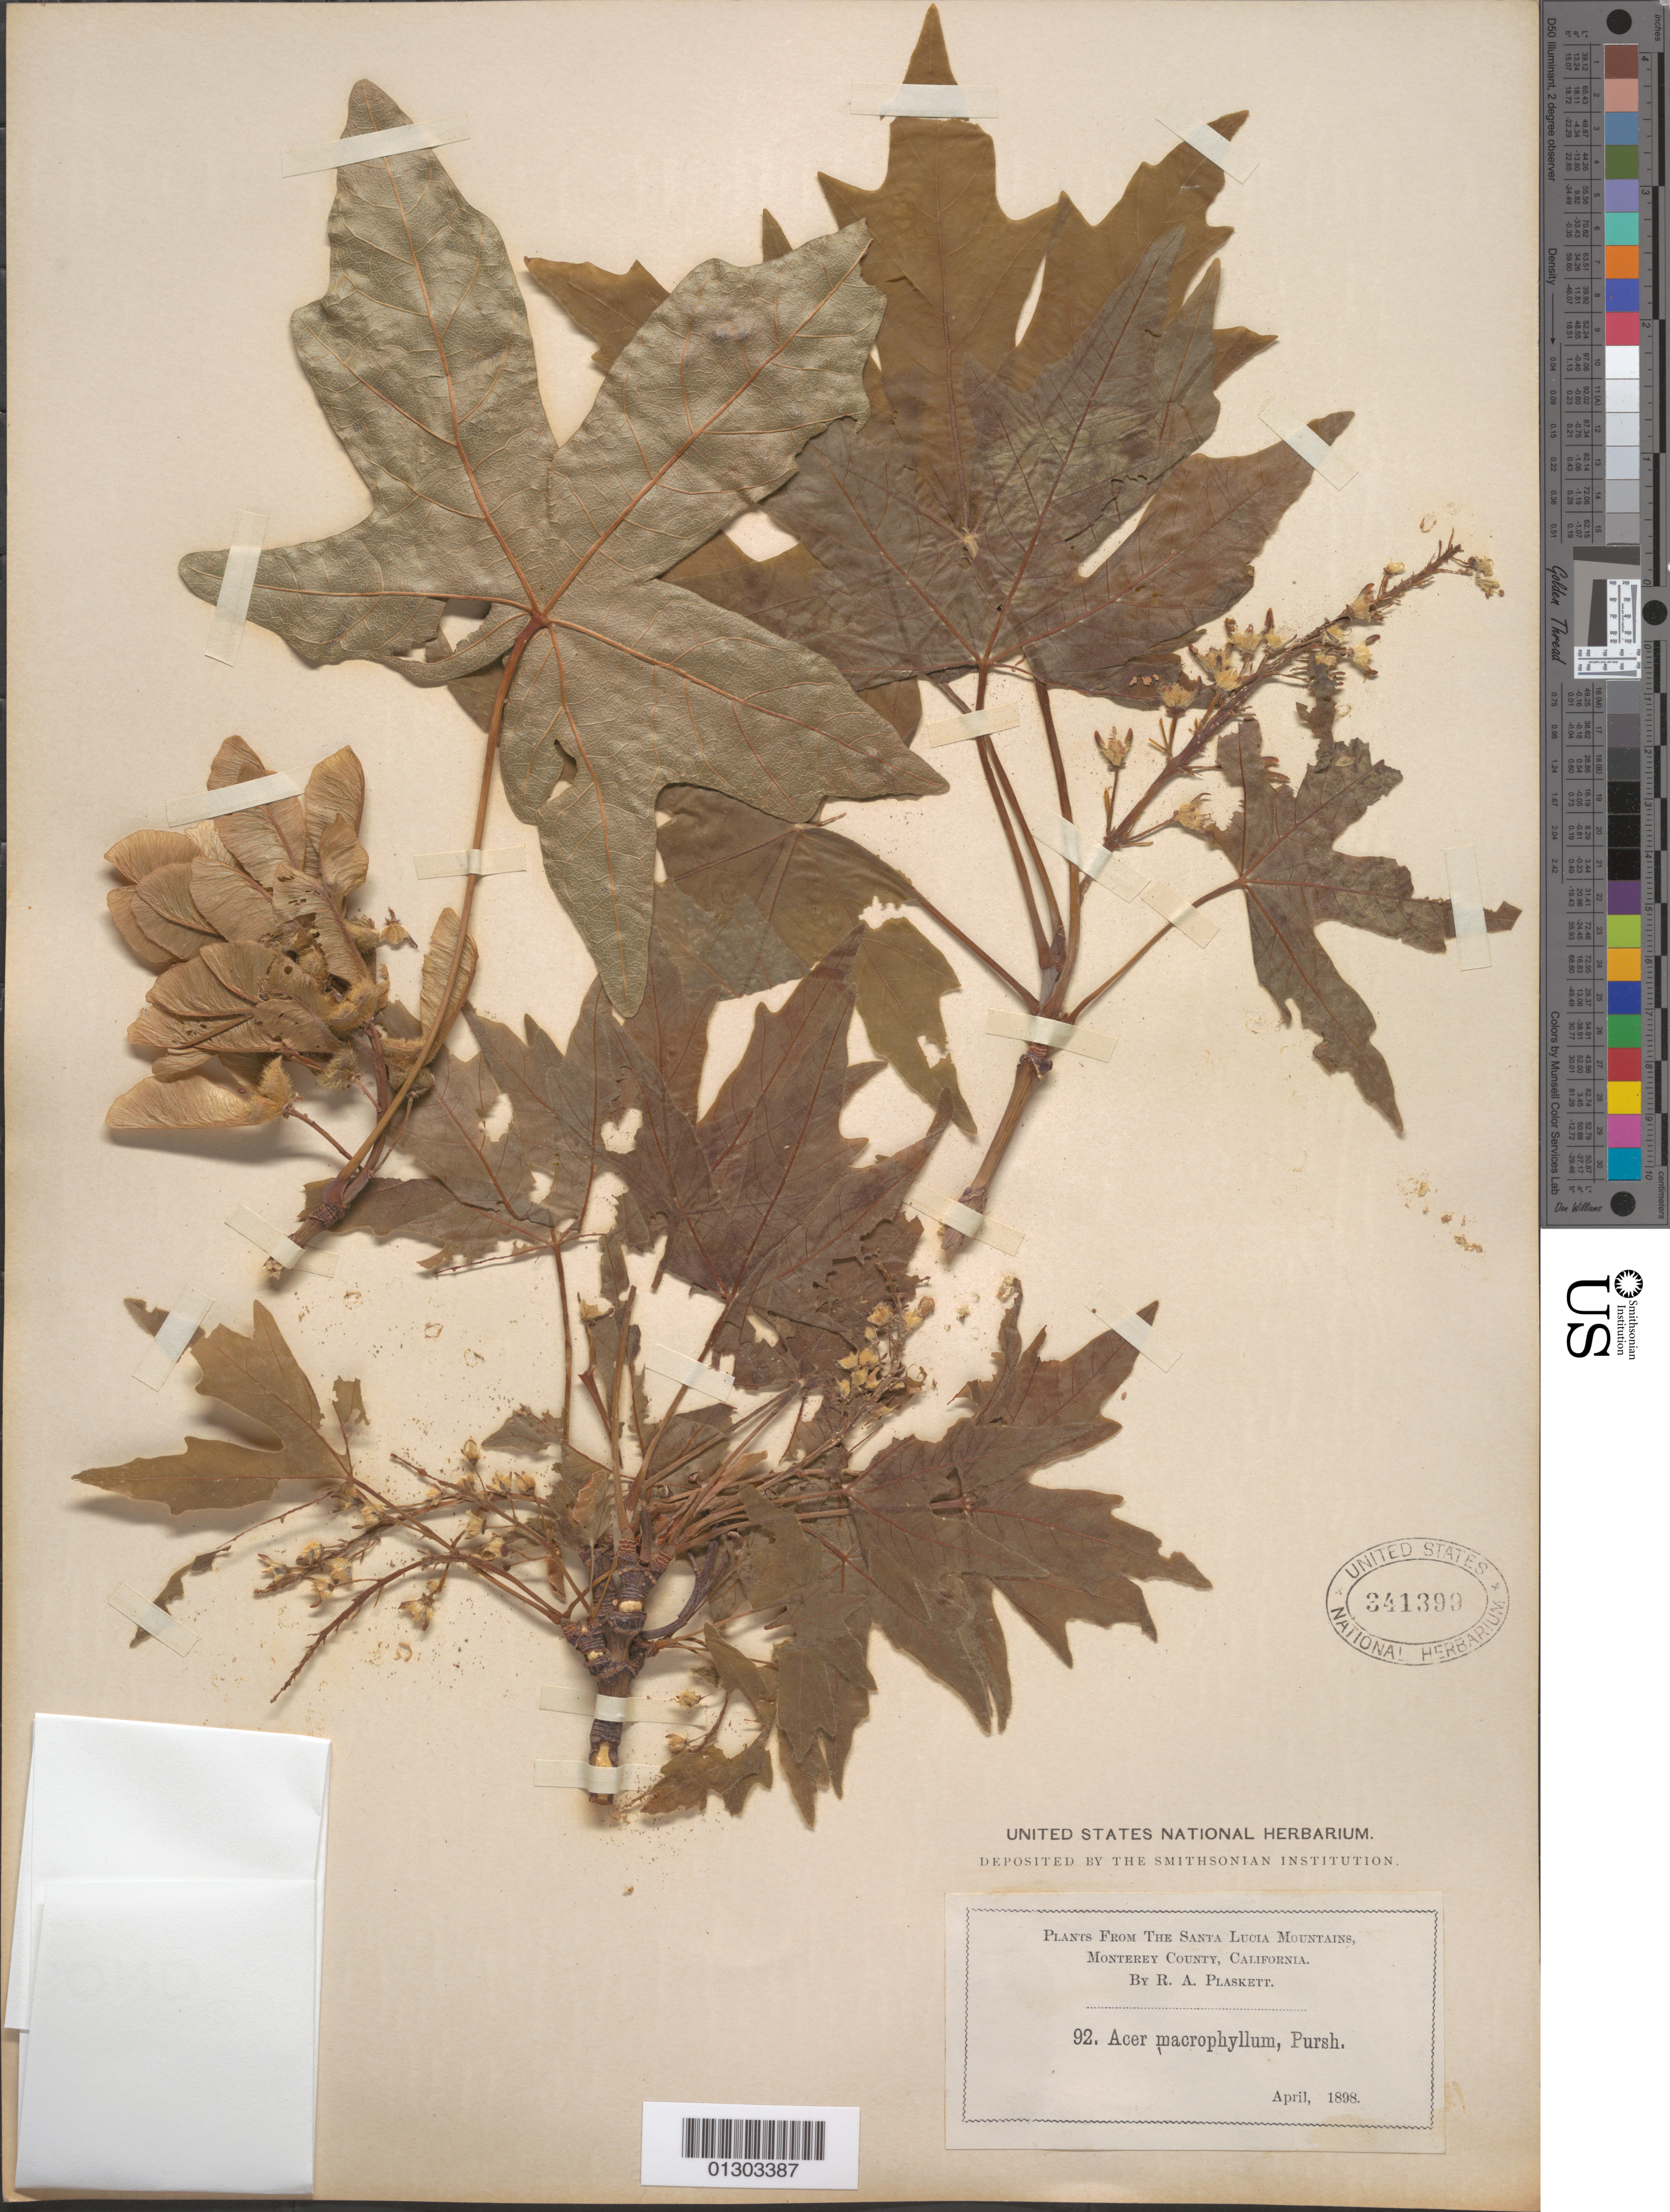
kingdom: Plantae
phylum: Tracheophyta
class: Magnoliopsida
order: Sapindales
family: Sapindaceae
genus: Acer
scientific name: Acer macrophyllum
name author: Pursh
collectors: R. Plaskett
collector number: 92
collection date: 1898-04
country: United States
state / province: California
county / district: Monterey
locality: Santa Lucia Mountains.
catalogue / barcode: US 341399